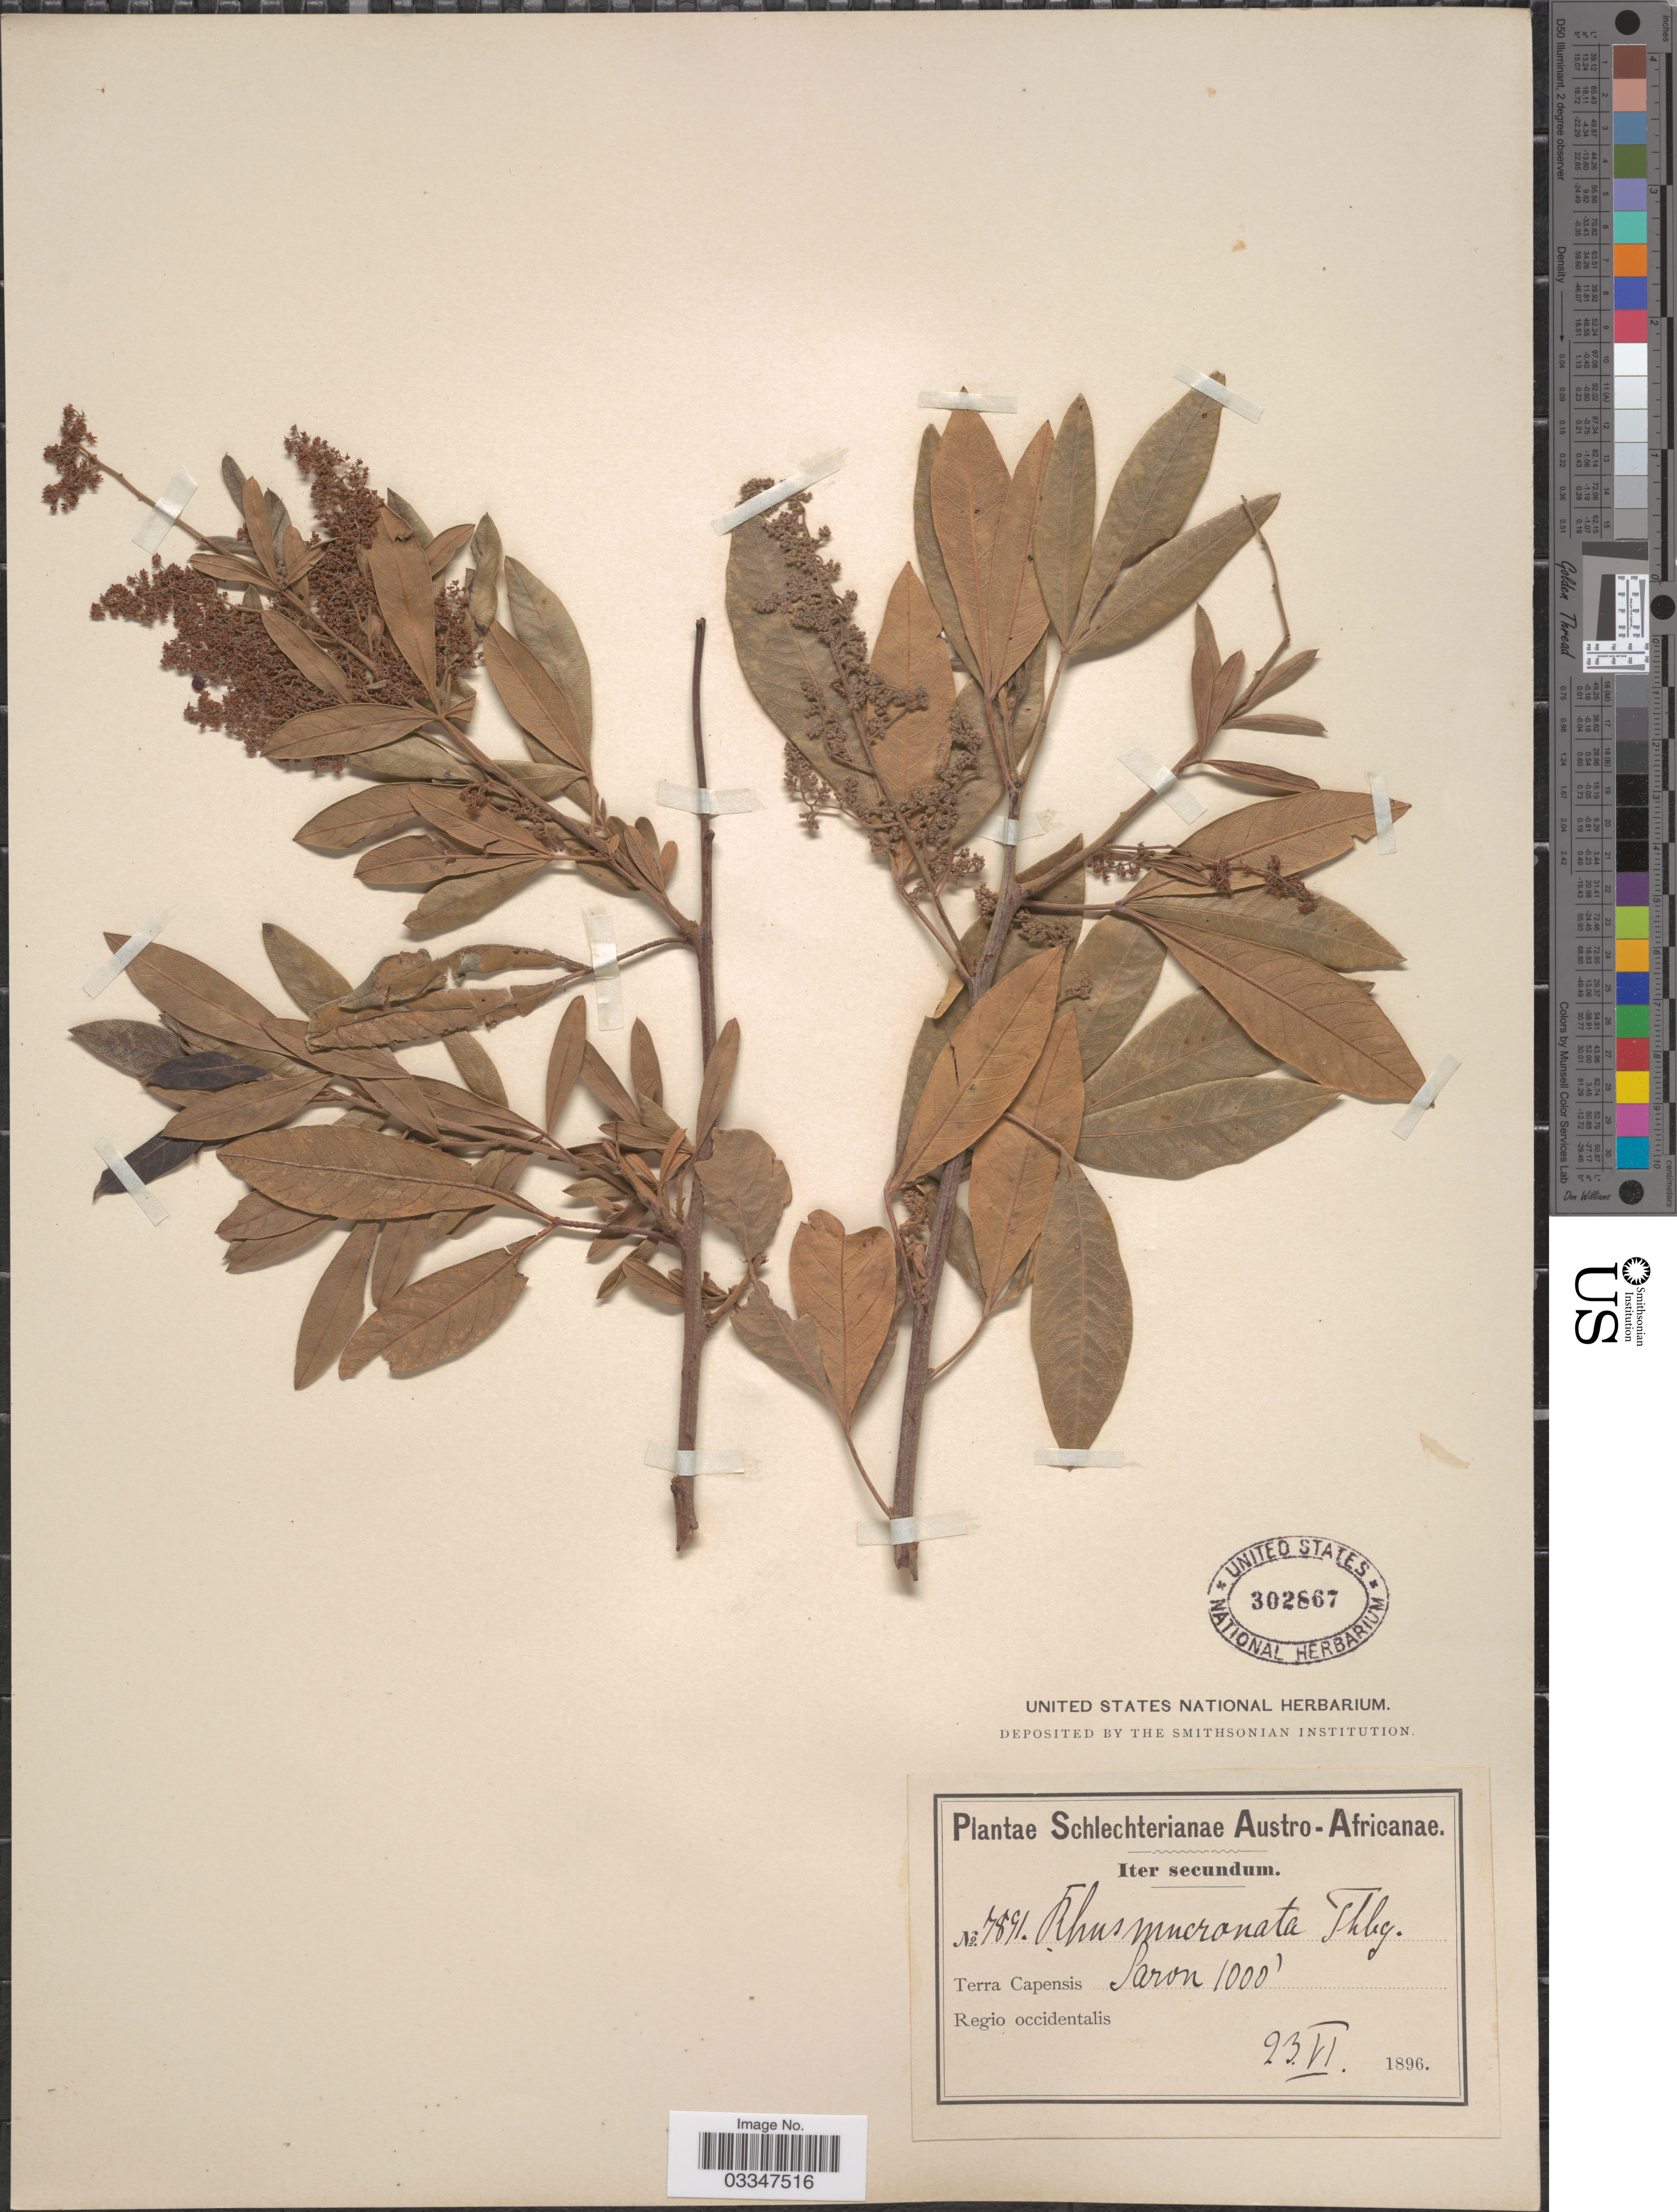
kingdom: Plantae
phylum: Tracheophyta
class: Magnoliopsida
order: Sapindales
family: Anacardiaceae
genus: Rhus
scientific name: Rhus mucronata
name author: Thunb.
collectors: Schlechter, --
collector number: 7891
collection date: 1896-06-23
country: South Africa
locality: Austro-Africanae. Terra Capensis. Regio occidentalis. Saron.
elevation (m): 305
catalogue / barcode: US 302867